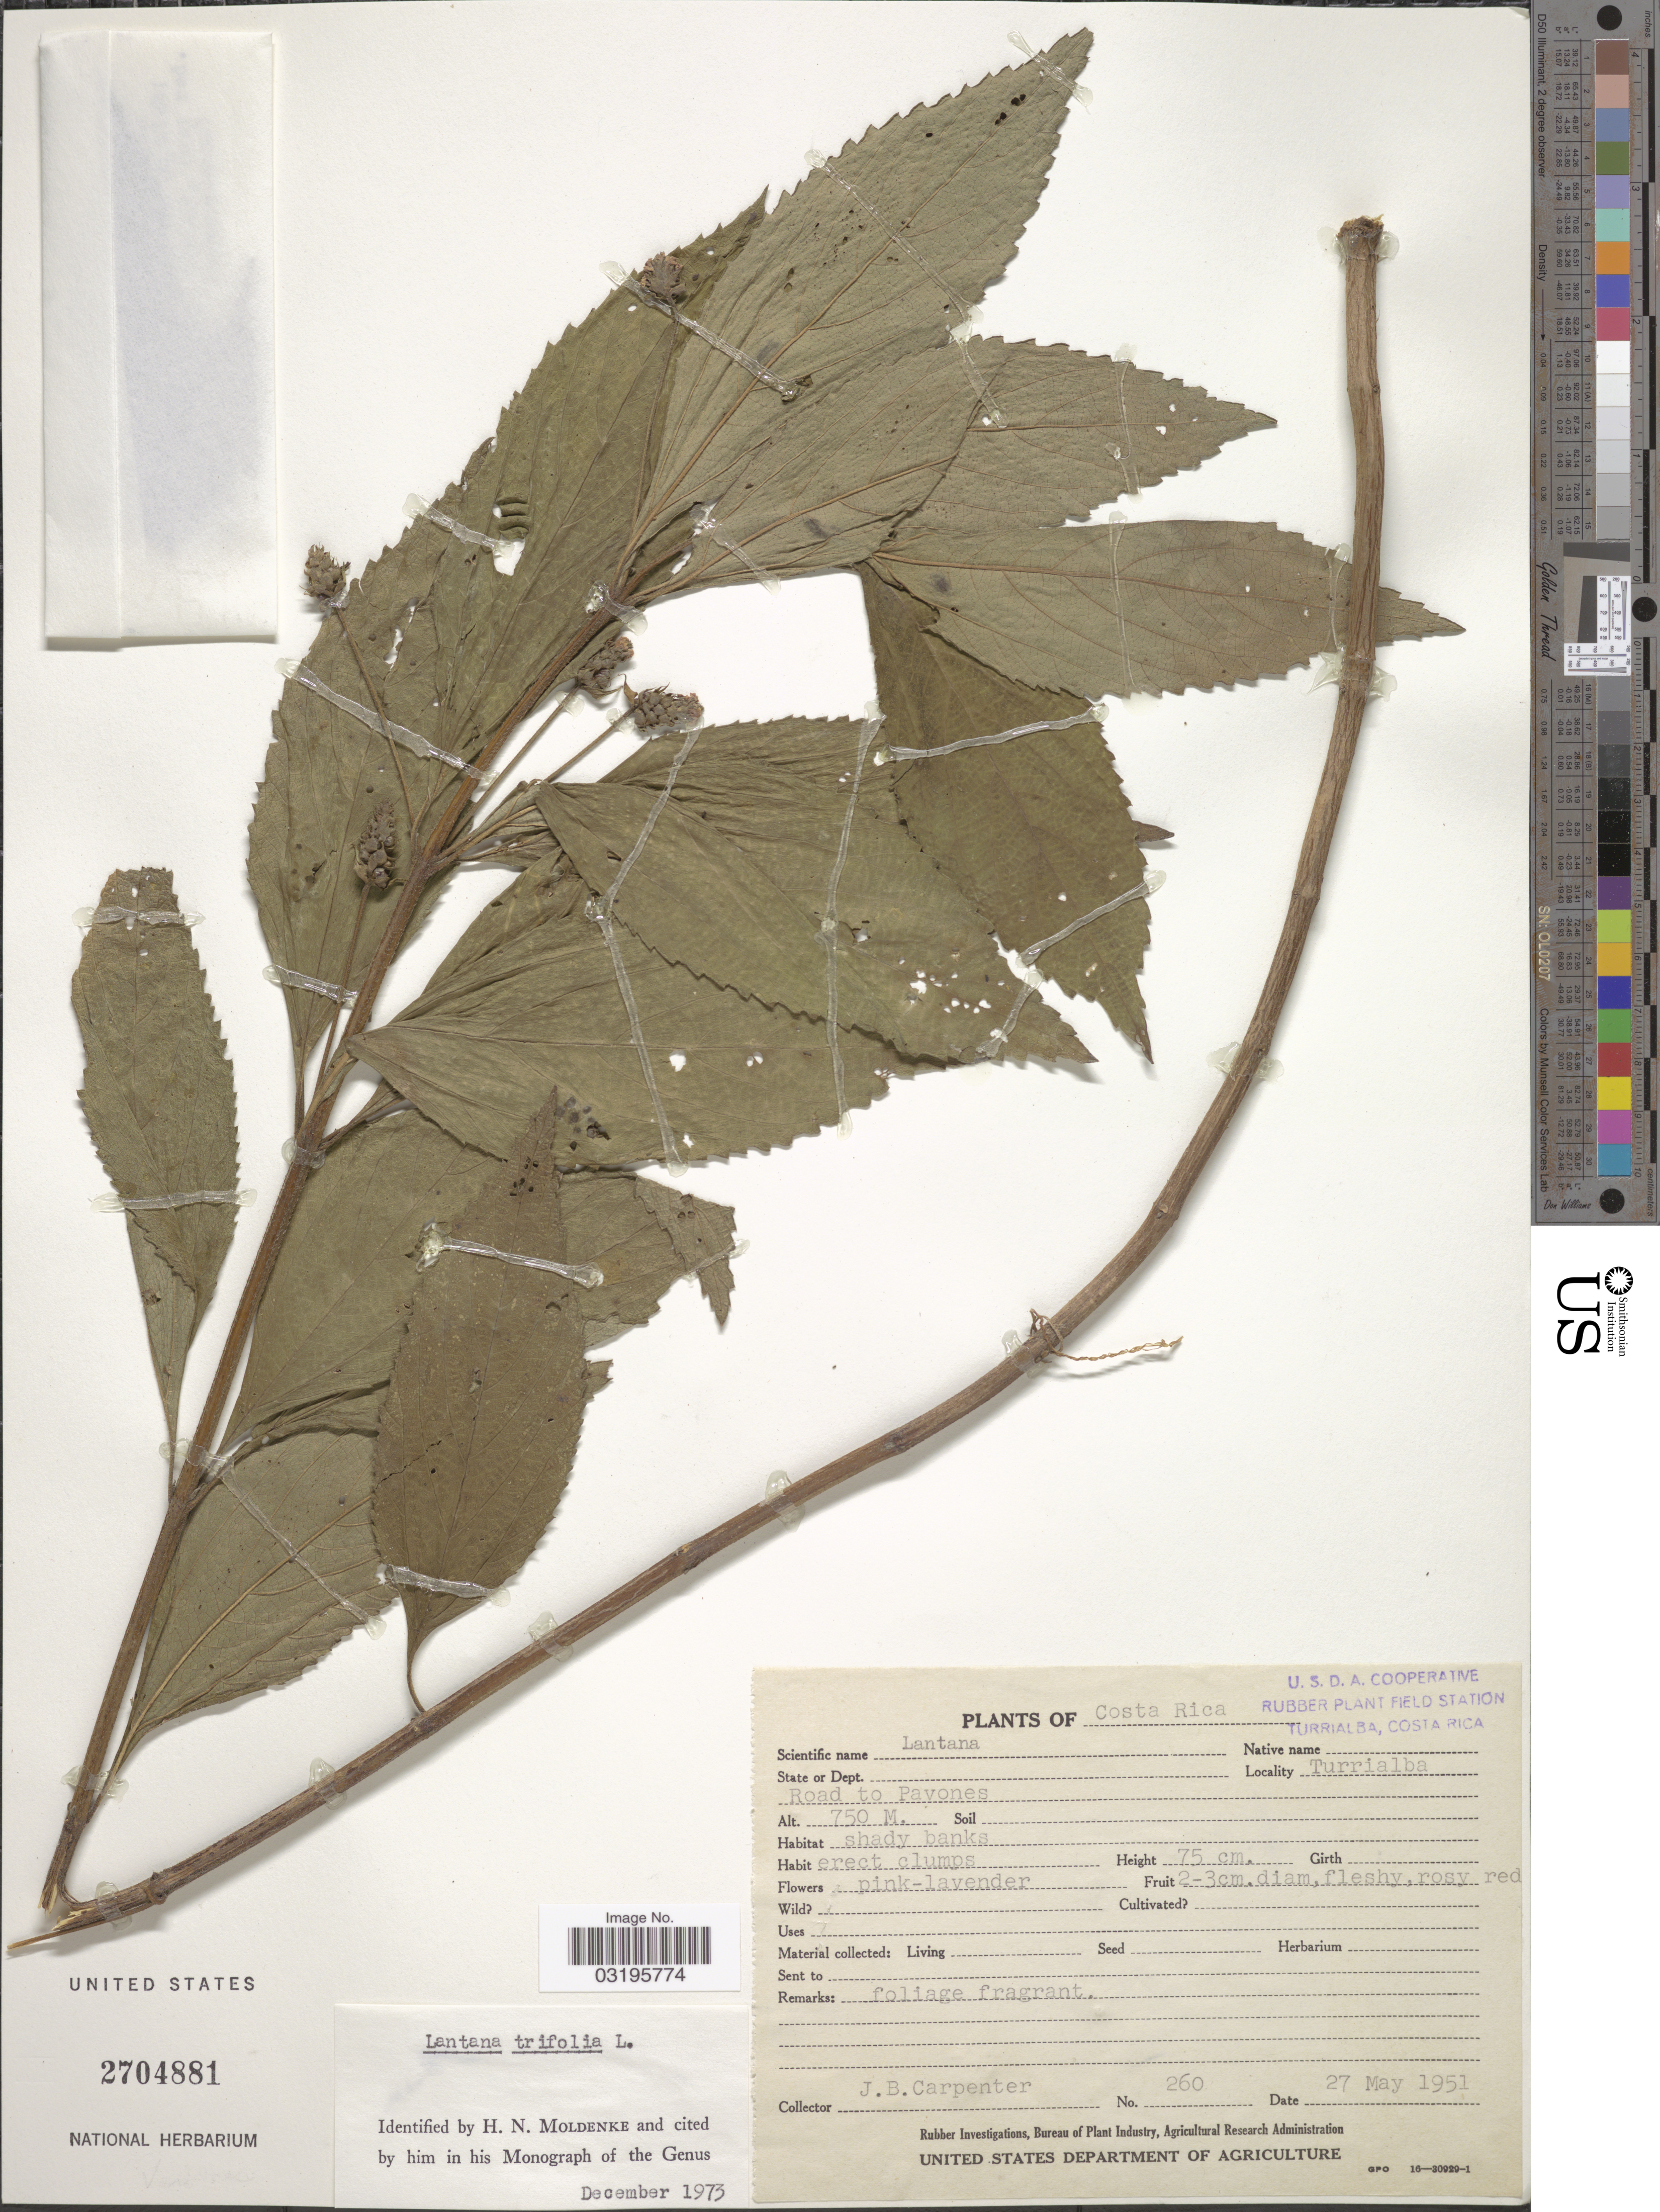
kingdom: Plantae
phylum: Tracheophyta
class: Magnoliopsida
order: Lamiales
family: Verbenaceae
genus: Lantana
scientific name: Lantana trifolia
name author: L.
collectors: J. Carpenter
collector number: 260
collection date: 1951-05-27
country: Costa Rica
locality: Turrialba. Dept. Road to Payones.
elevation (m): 750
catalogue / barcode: US 2704881